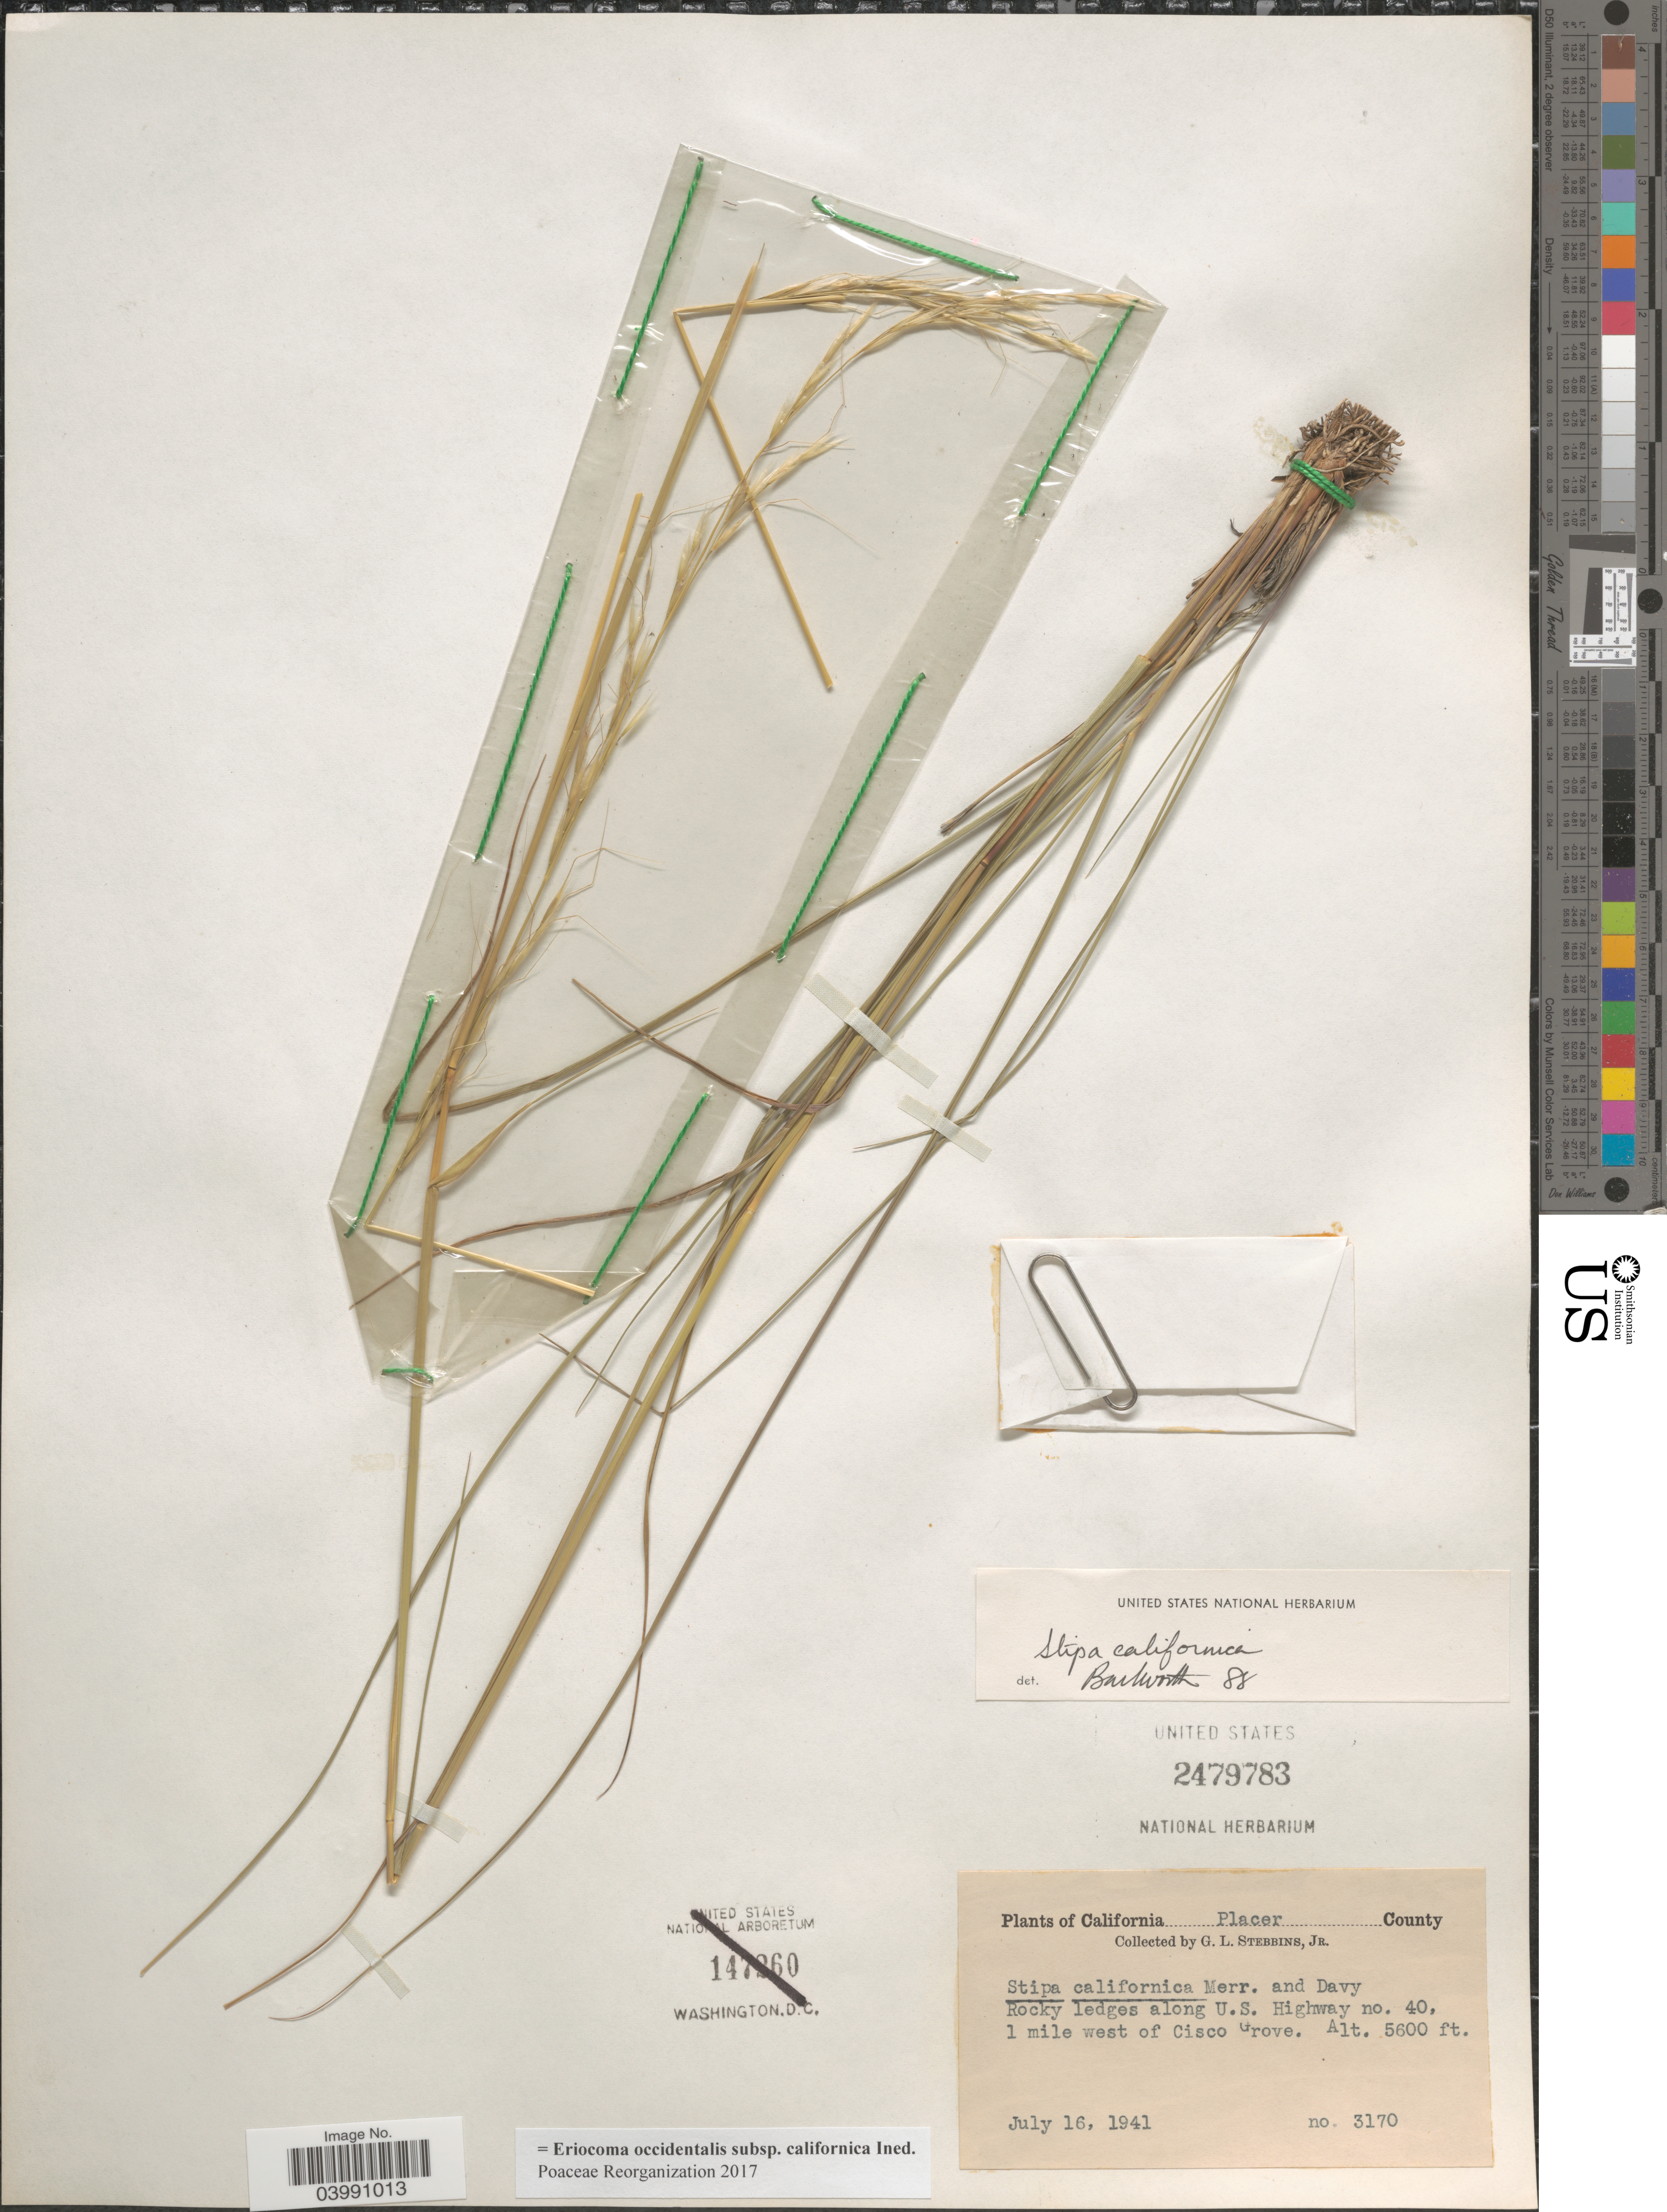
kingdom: Plantae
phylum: Tracheophyta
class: Liliopsida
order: Poales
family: Poaceae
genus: Eriocoma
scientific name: Eriocoma occidentalis subsp. californica ined.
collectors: G. L. Stebbins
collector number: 3170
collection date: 1941-07-16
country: United States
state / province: California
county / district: Placer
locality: Placer County. Rocky ledges along U.S. Highway no. 40, 1 mile west of Cisco Grove.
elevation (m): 1707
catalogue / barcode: US 2479783